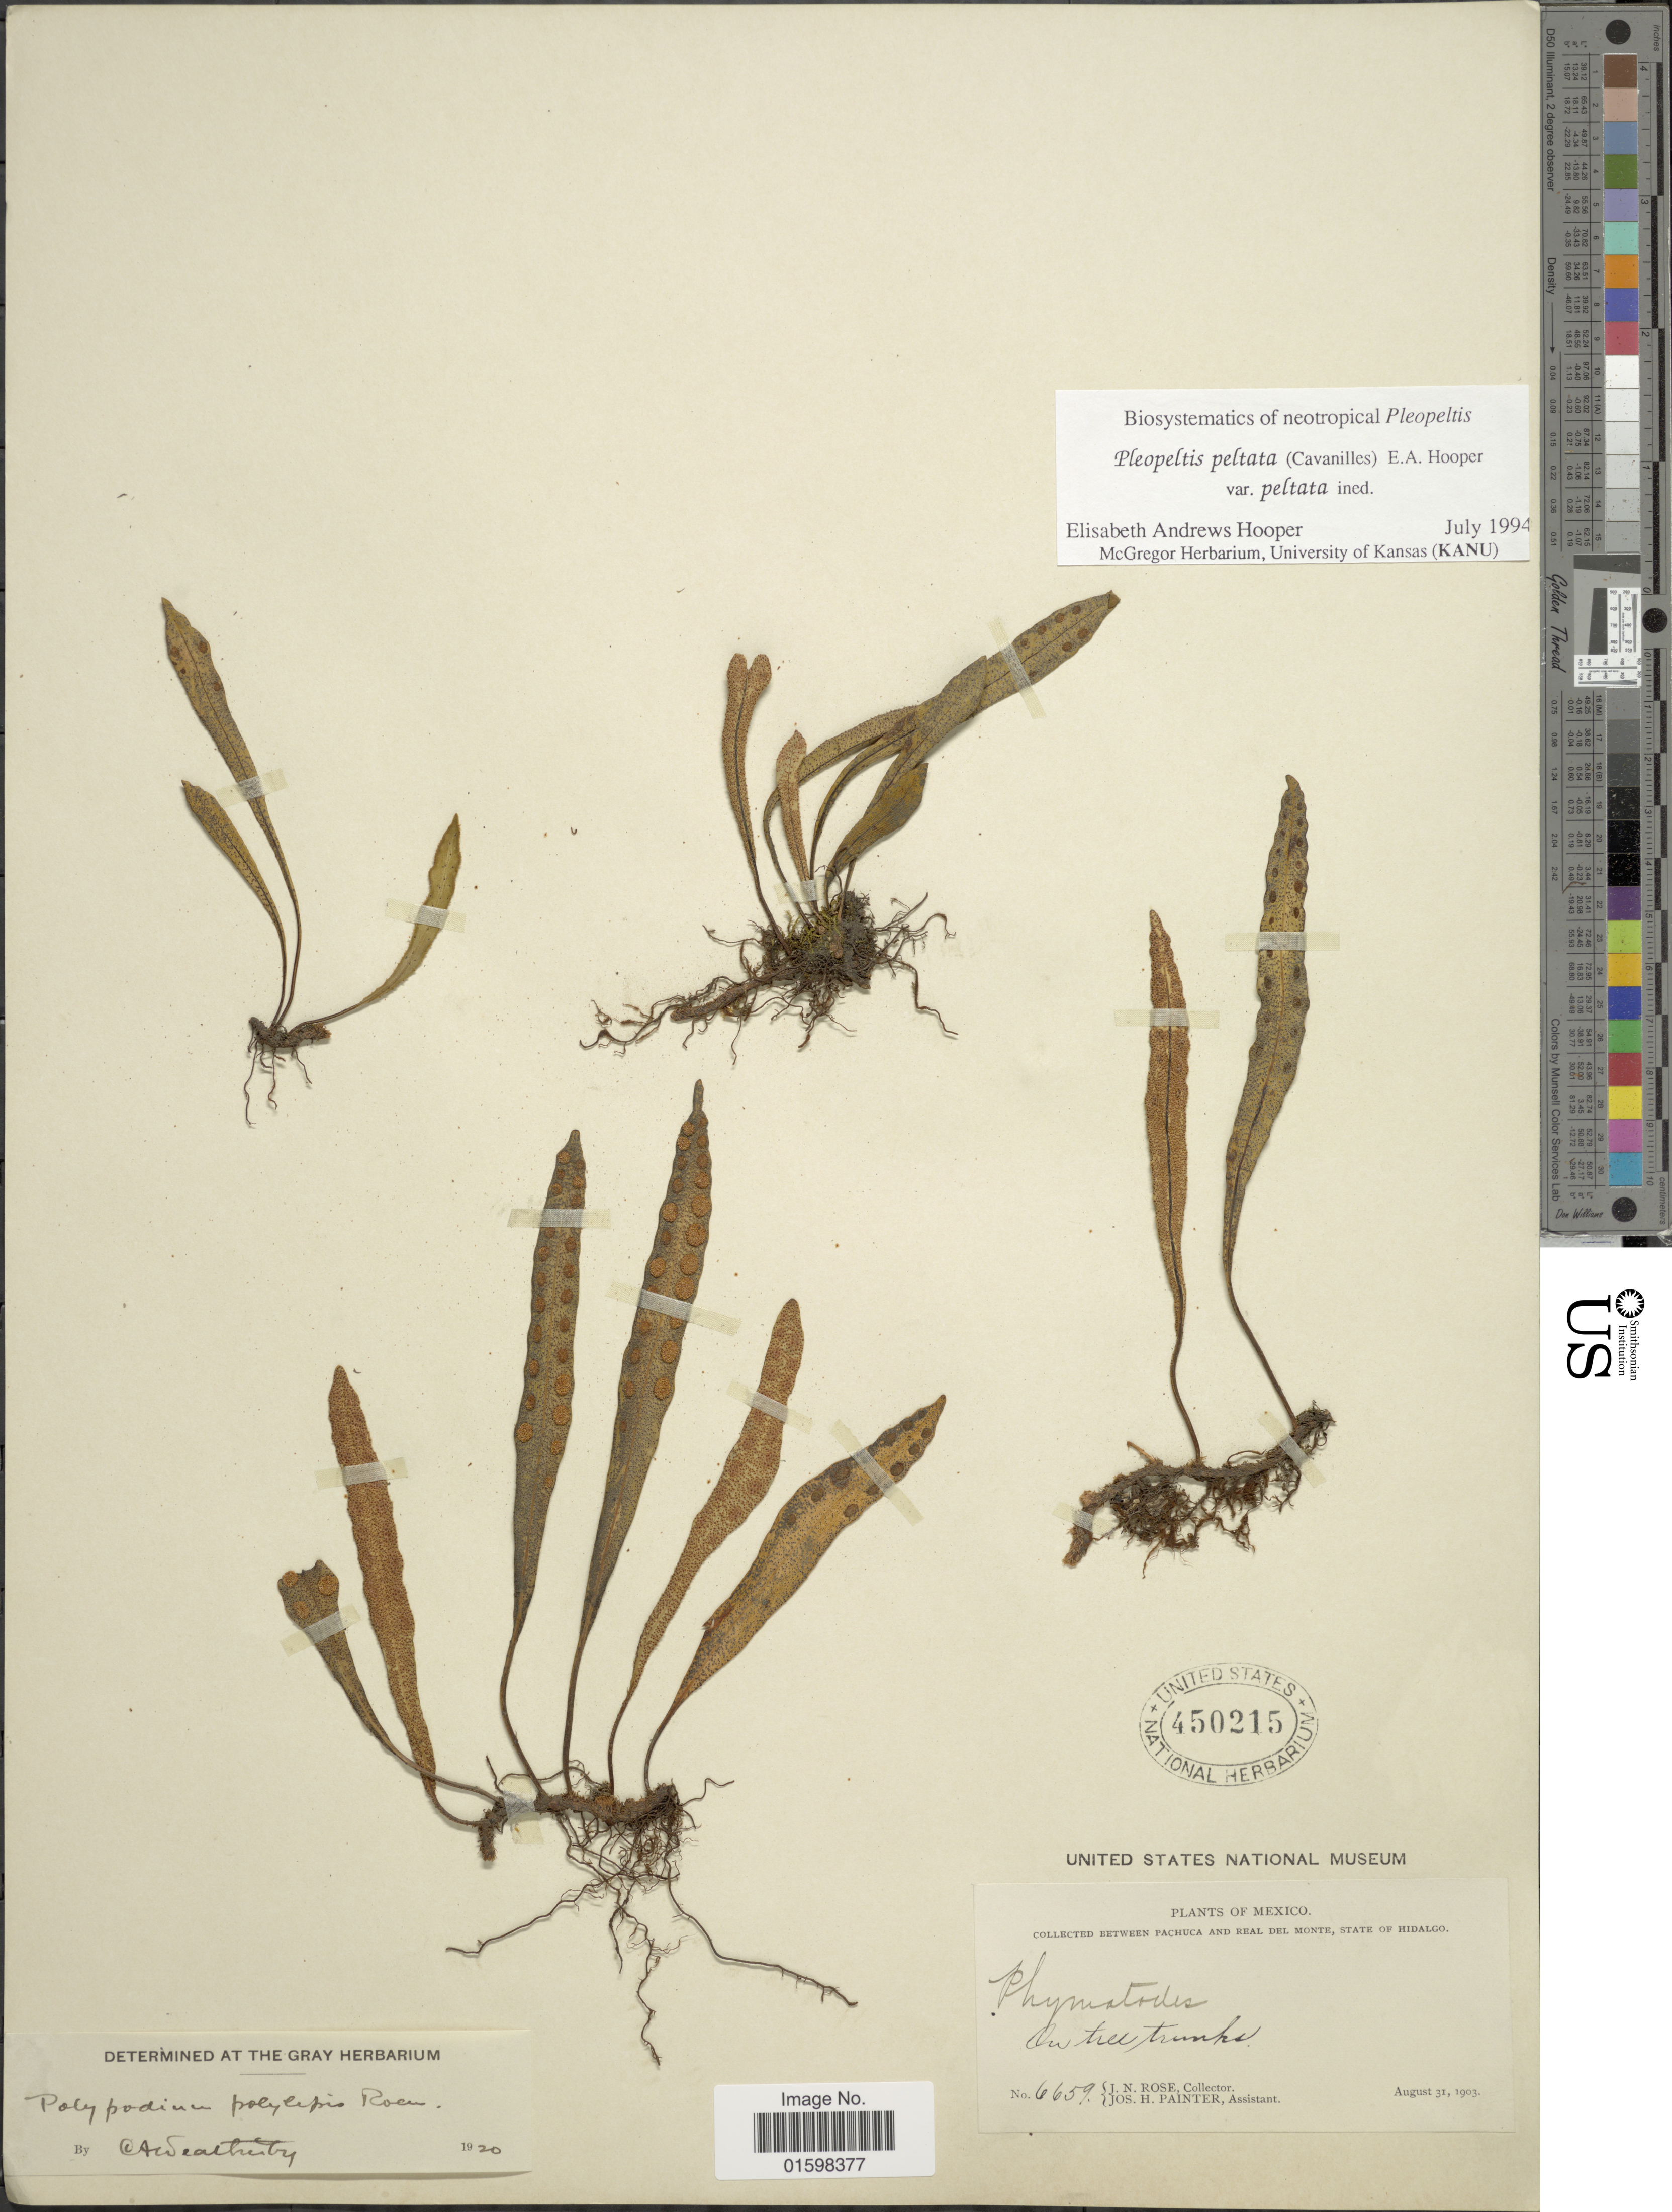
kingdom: Plantae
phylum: Tracheophyta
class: Polypodiopsida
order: Polypodiales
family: Polypodiaceae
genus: Pleopeltis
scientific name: Pleopeltis polylepis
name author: (Roem. ex Kunze) T. Moore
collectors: J. N. Rose & J. H. Painter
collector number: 6659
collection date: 1903-08-31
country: Mexico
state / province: Hidalgo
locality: Between Pachuca and Real Del Momnte, State of Hidalgo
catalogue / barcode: US 450215